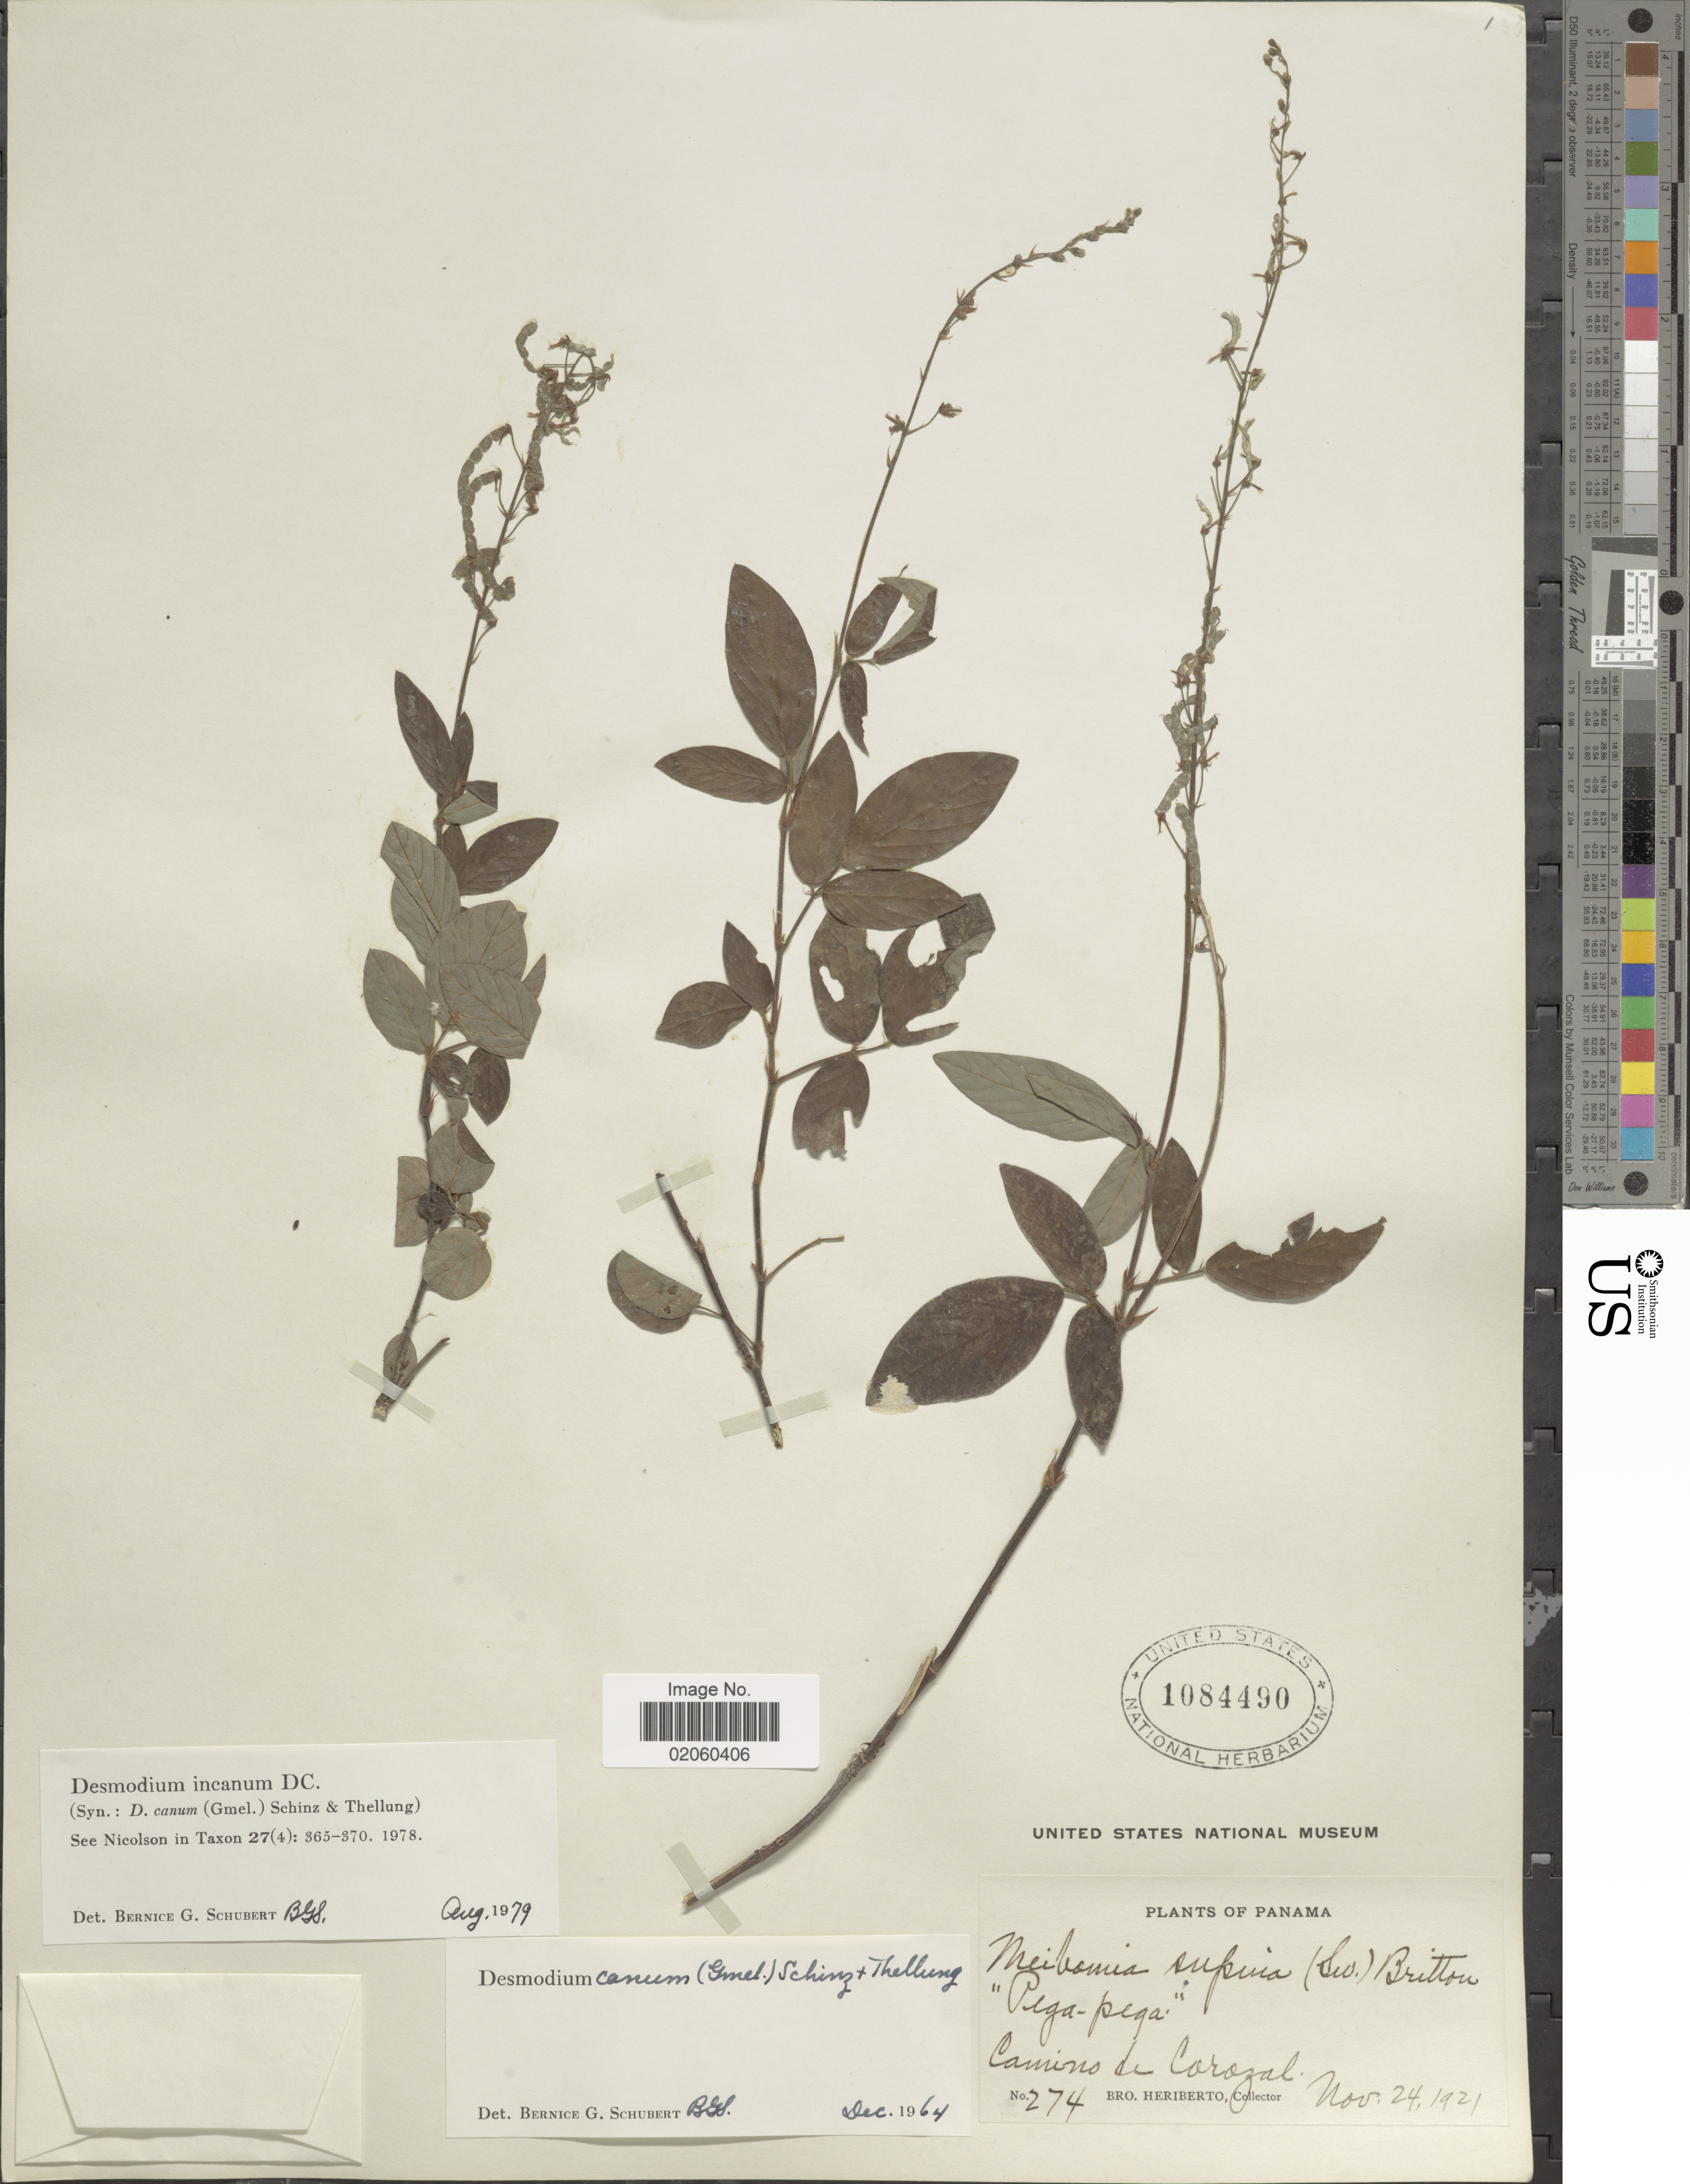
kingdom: Plantae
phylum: Tracheophyta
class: Magnoliopsida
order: Fabales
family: Fabaceae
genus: Desmodium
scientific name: Desmodium incanum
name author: (Sw.) DC.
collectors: B. Heriberto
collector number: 274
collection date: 1921-11-24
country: Panama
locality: Camino de Corozal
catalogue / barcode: US 1084490